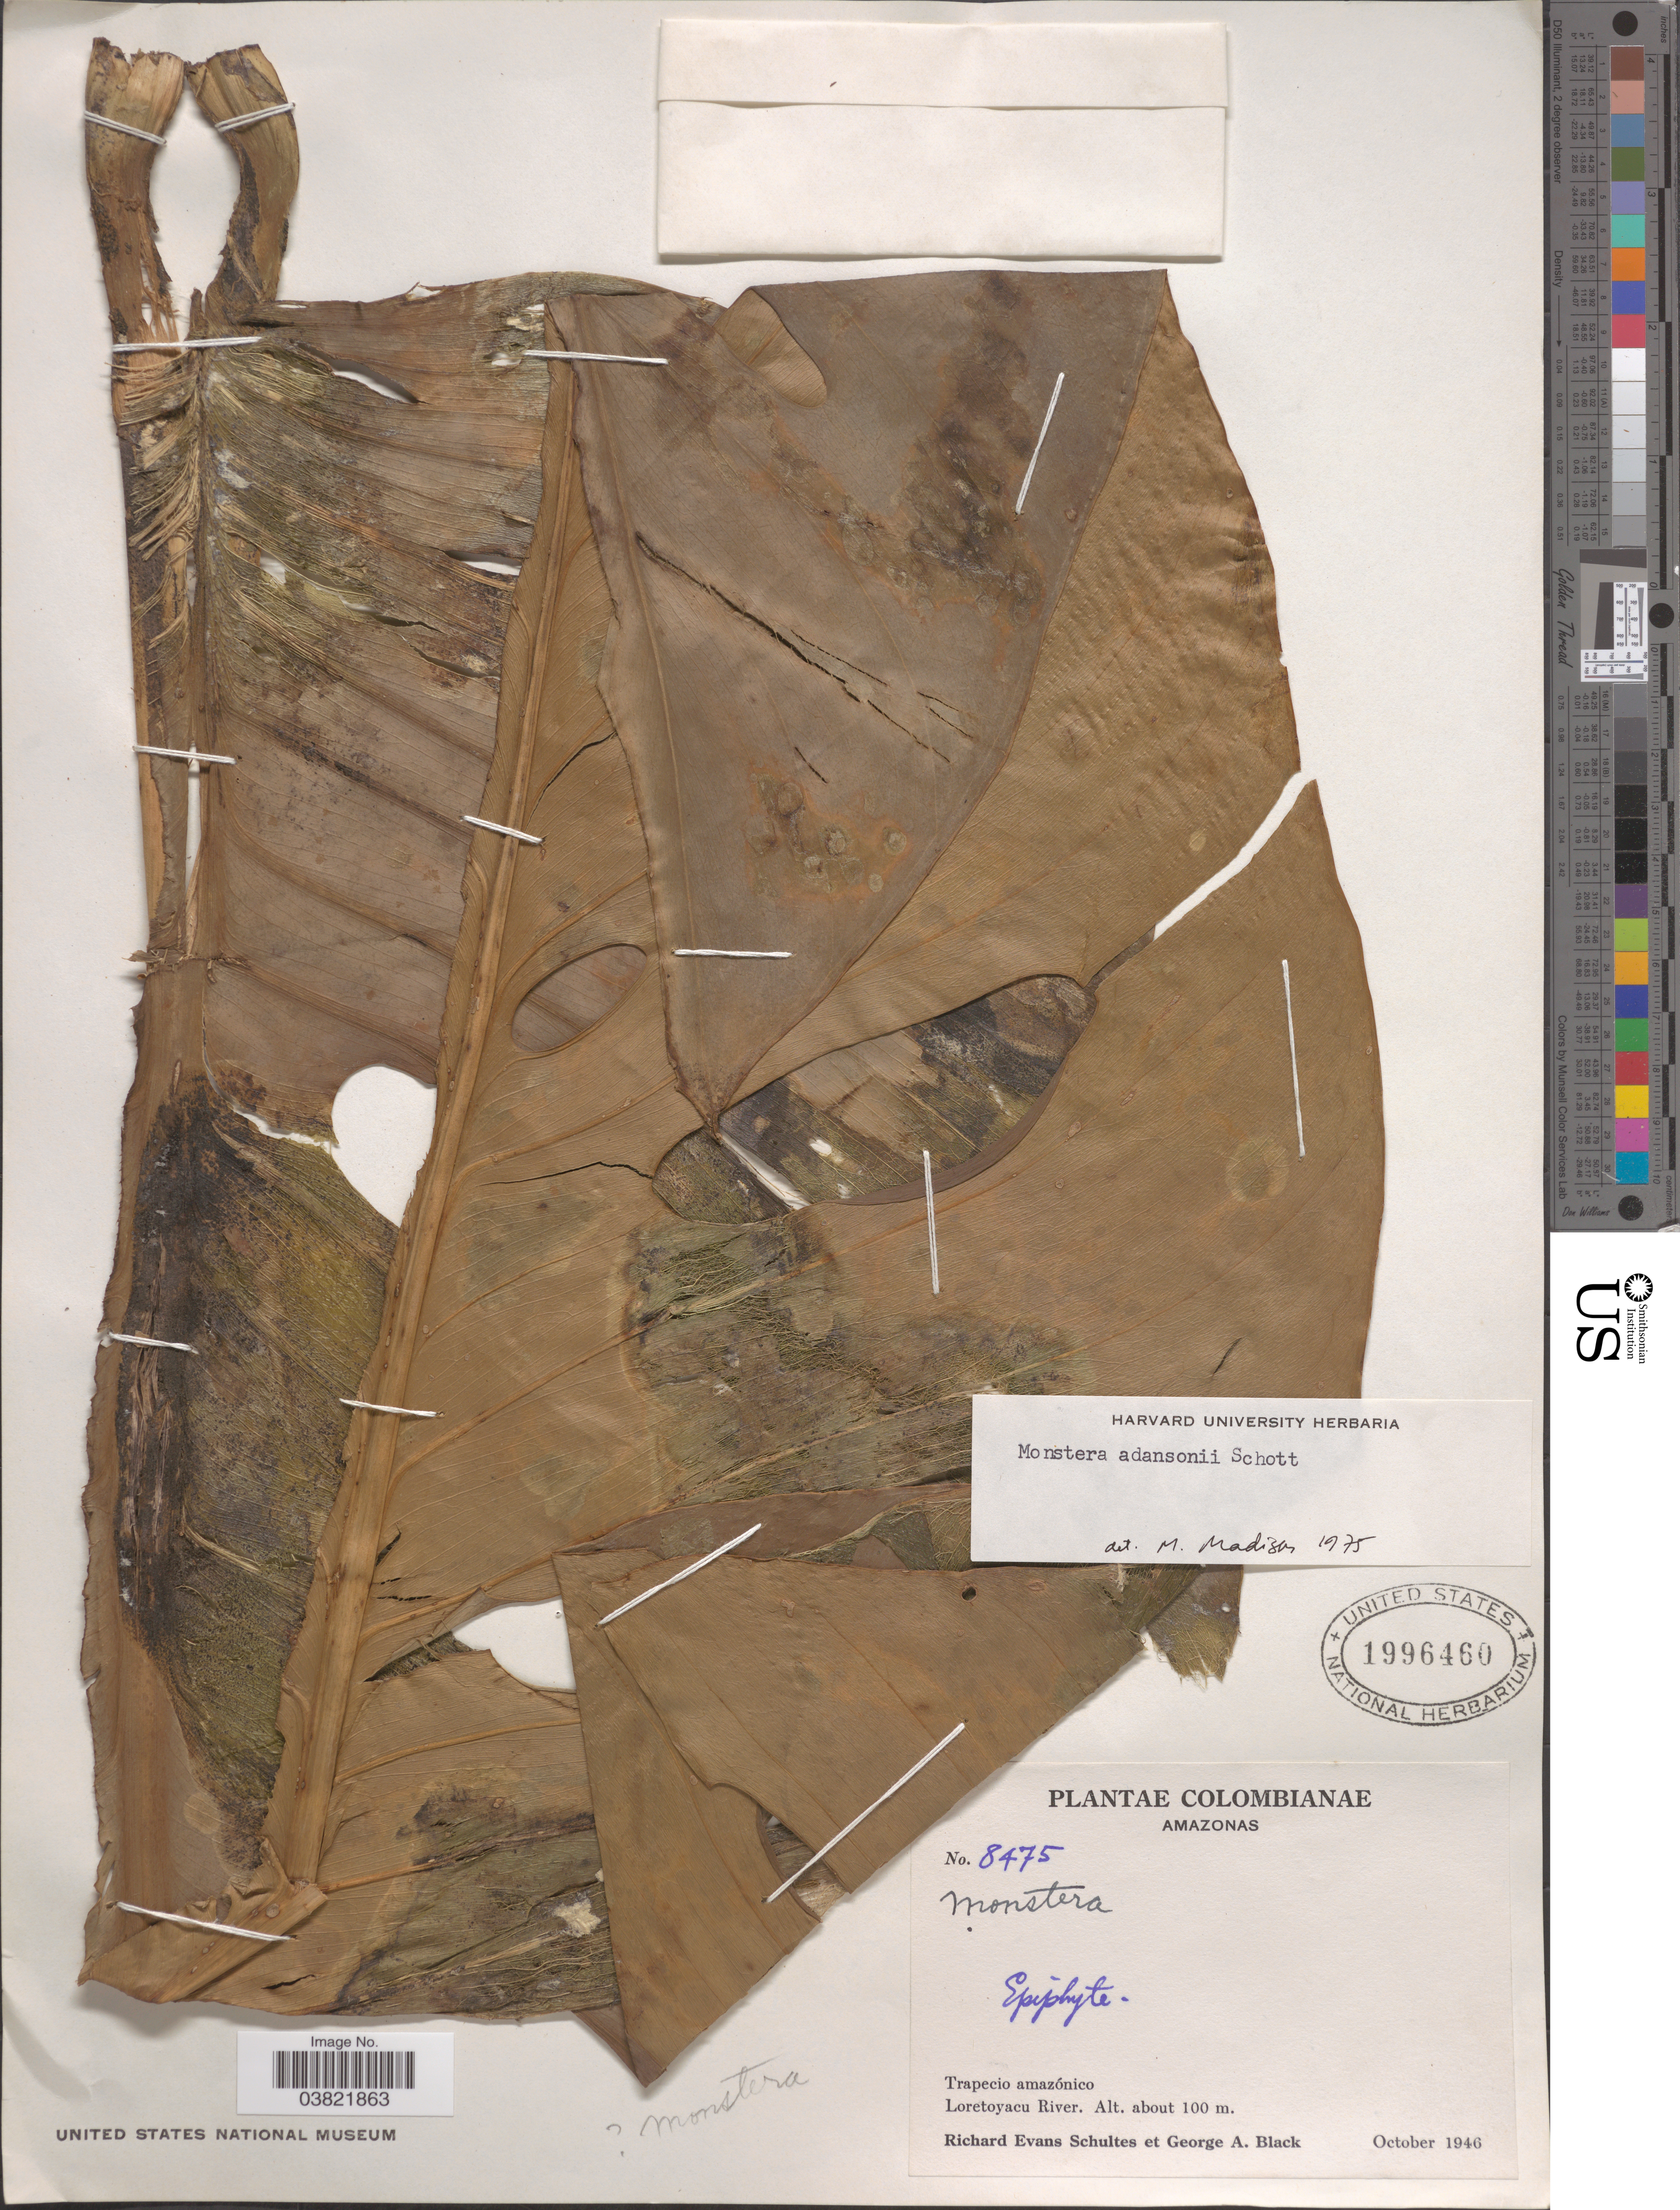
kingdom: Plantae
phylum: Tracheophyta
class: Liliopsida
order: Alismatales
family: Araceae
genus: Monstera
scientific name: Monstera adansonii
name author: Schott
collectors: R. E. Schultes & G. A. Black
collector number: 8475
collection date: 1946-10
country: Colombia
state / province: Amazônas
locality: Trapecio amazónico. Loretoyacu River.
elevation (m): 100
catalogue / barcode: US 1996460